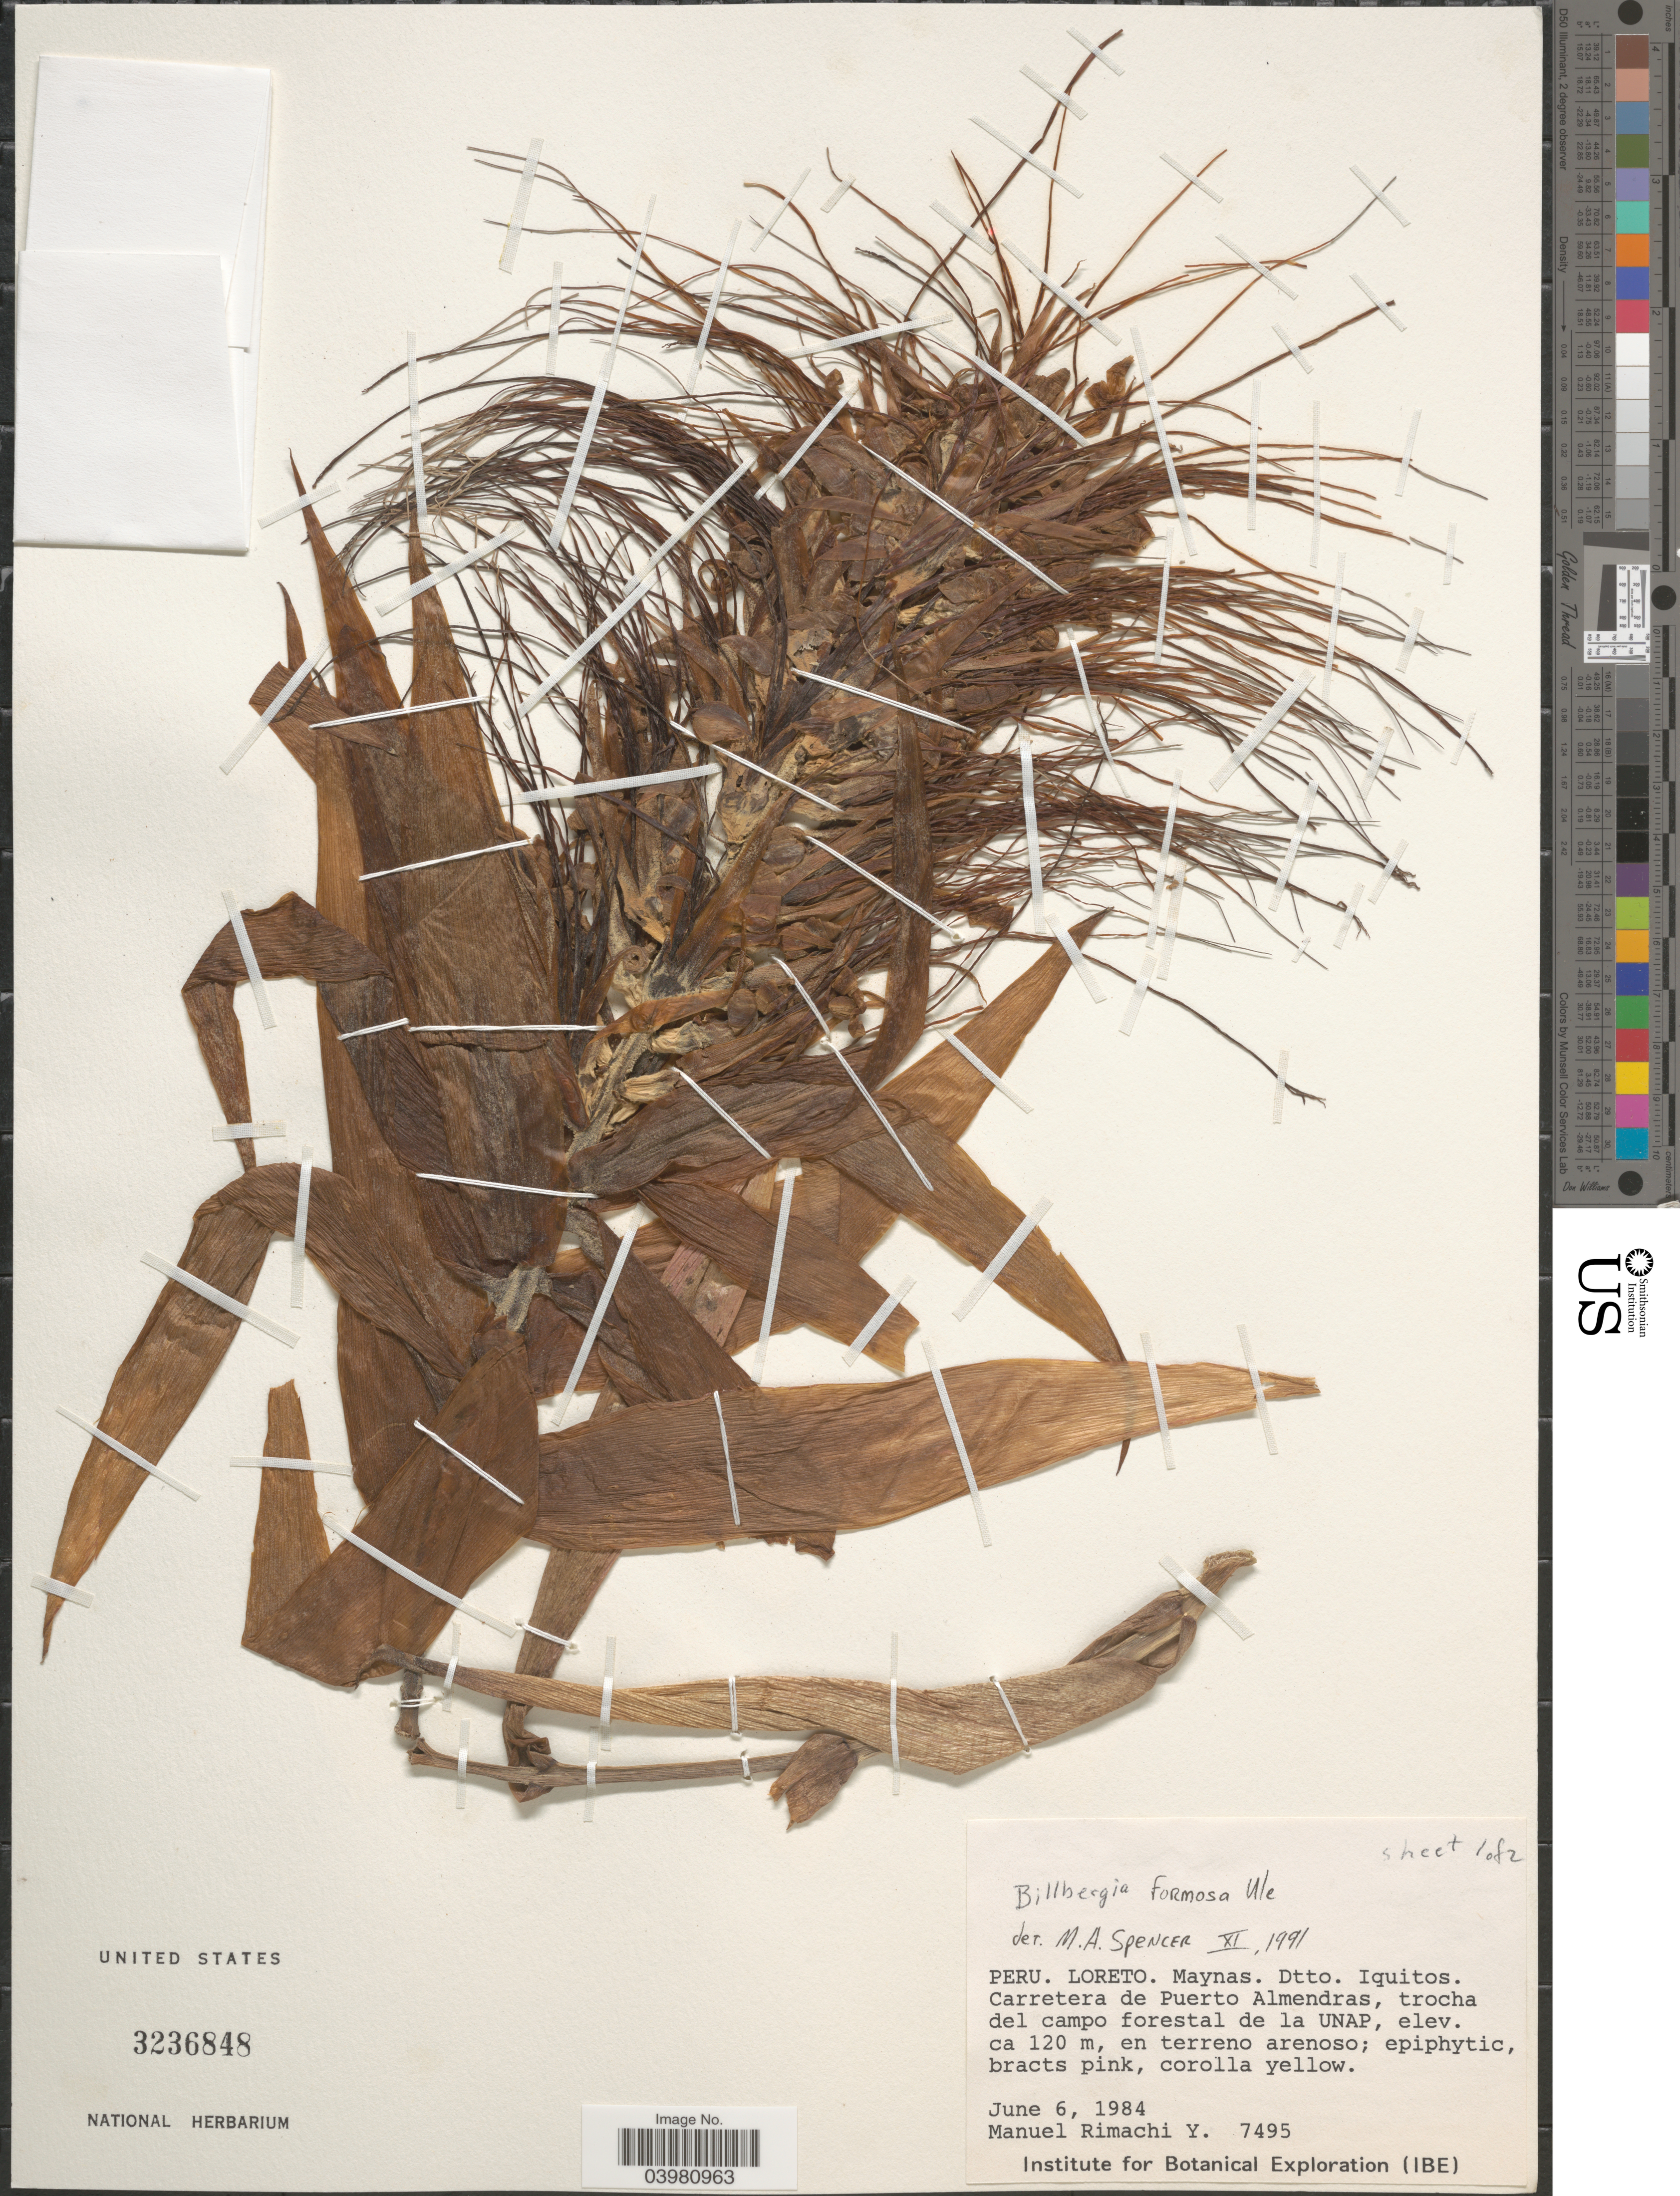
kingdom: Plantae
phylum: Tracheophyta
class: Liliopsida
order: Poales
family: Bromeliaceae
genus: Billbergia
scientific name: Billbergia formosa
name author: Ule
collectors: M. Rimachi Y.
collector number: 7495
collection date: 1984-06-06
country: Peru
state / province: Loreto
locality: Maynas. Dtto. Iquitos. Carretera de Puerto Almendras, trocha del campo forestal de la UNAP.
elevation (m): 120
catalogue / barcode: US 3236848